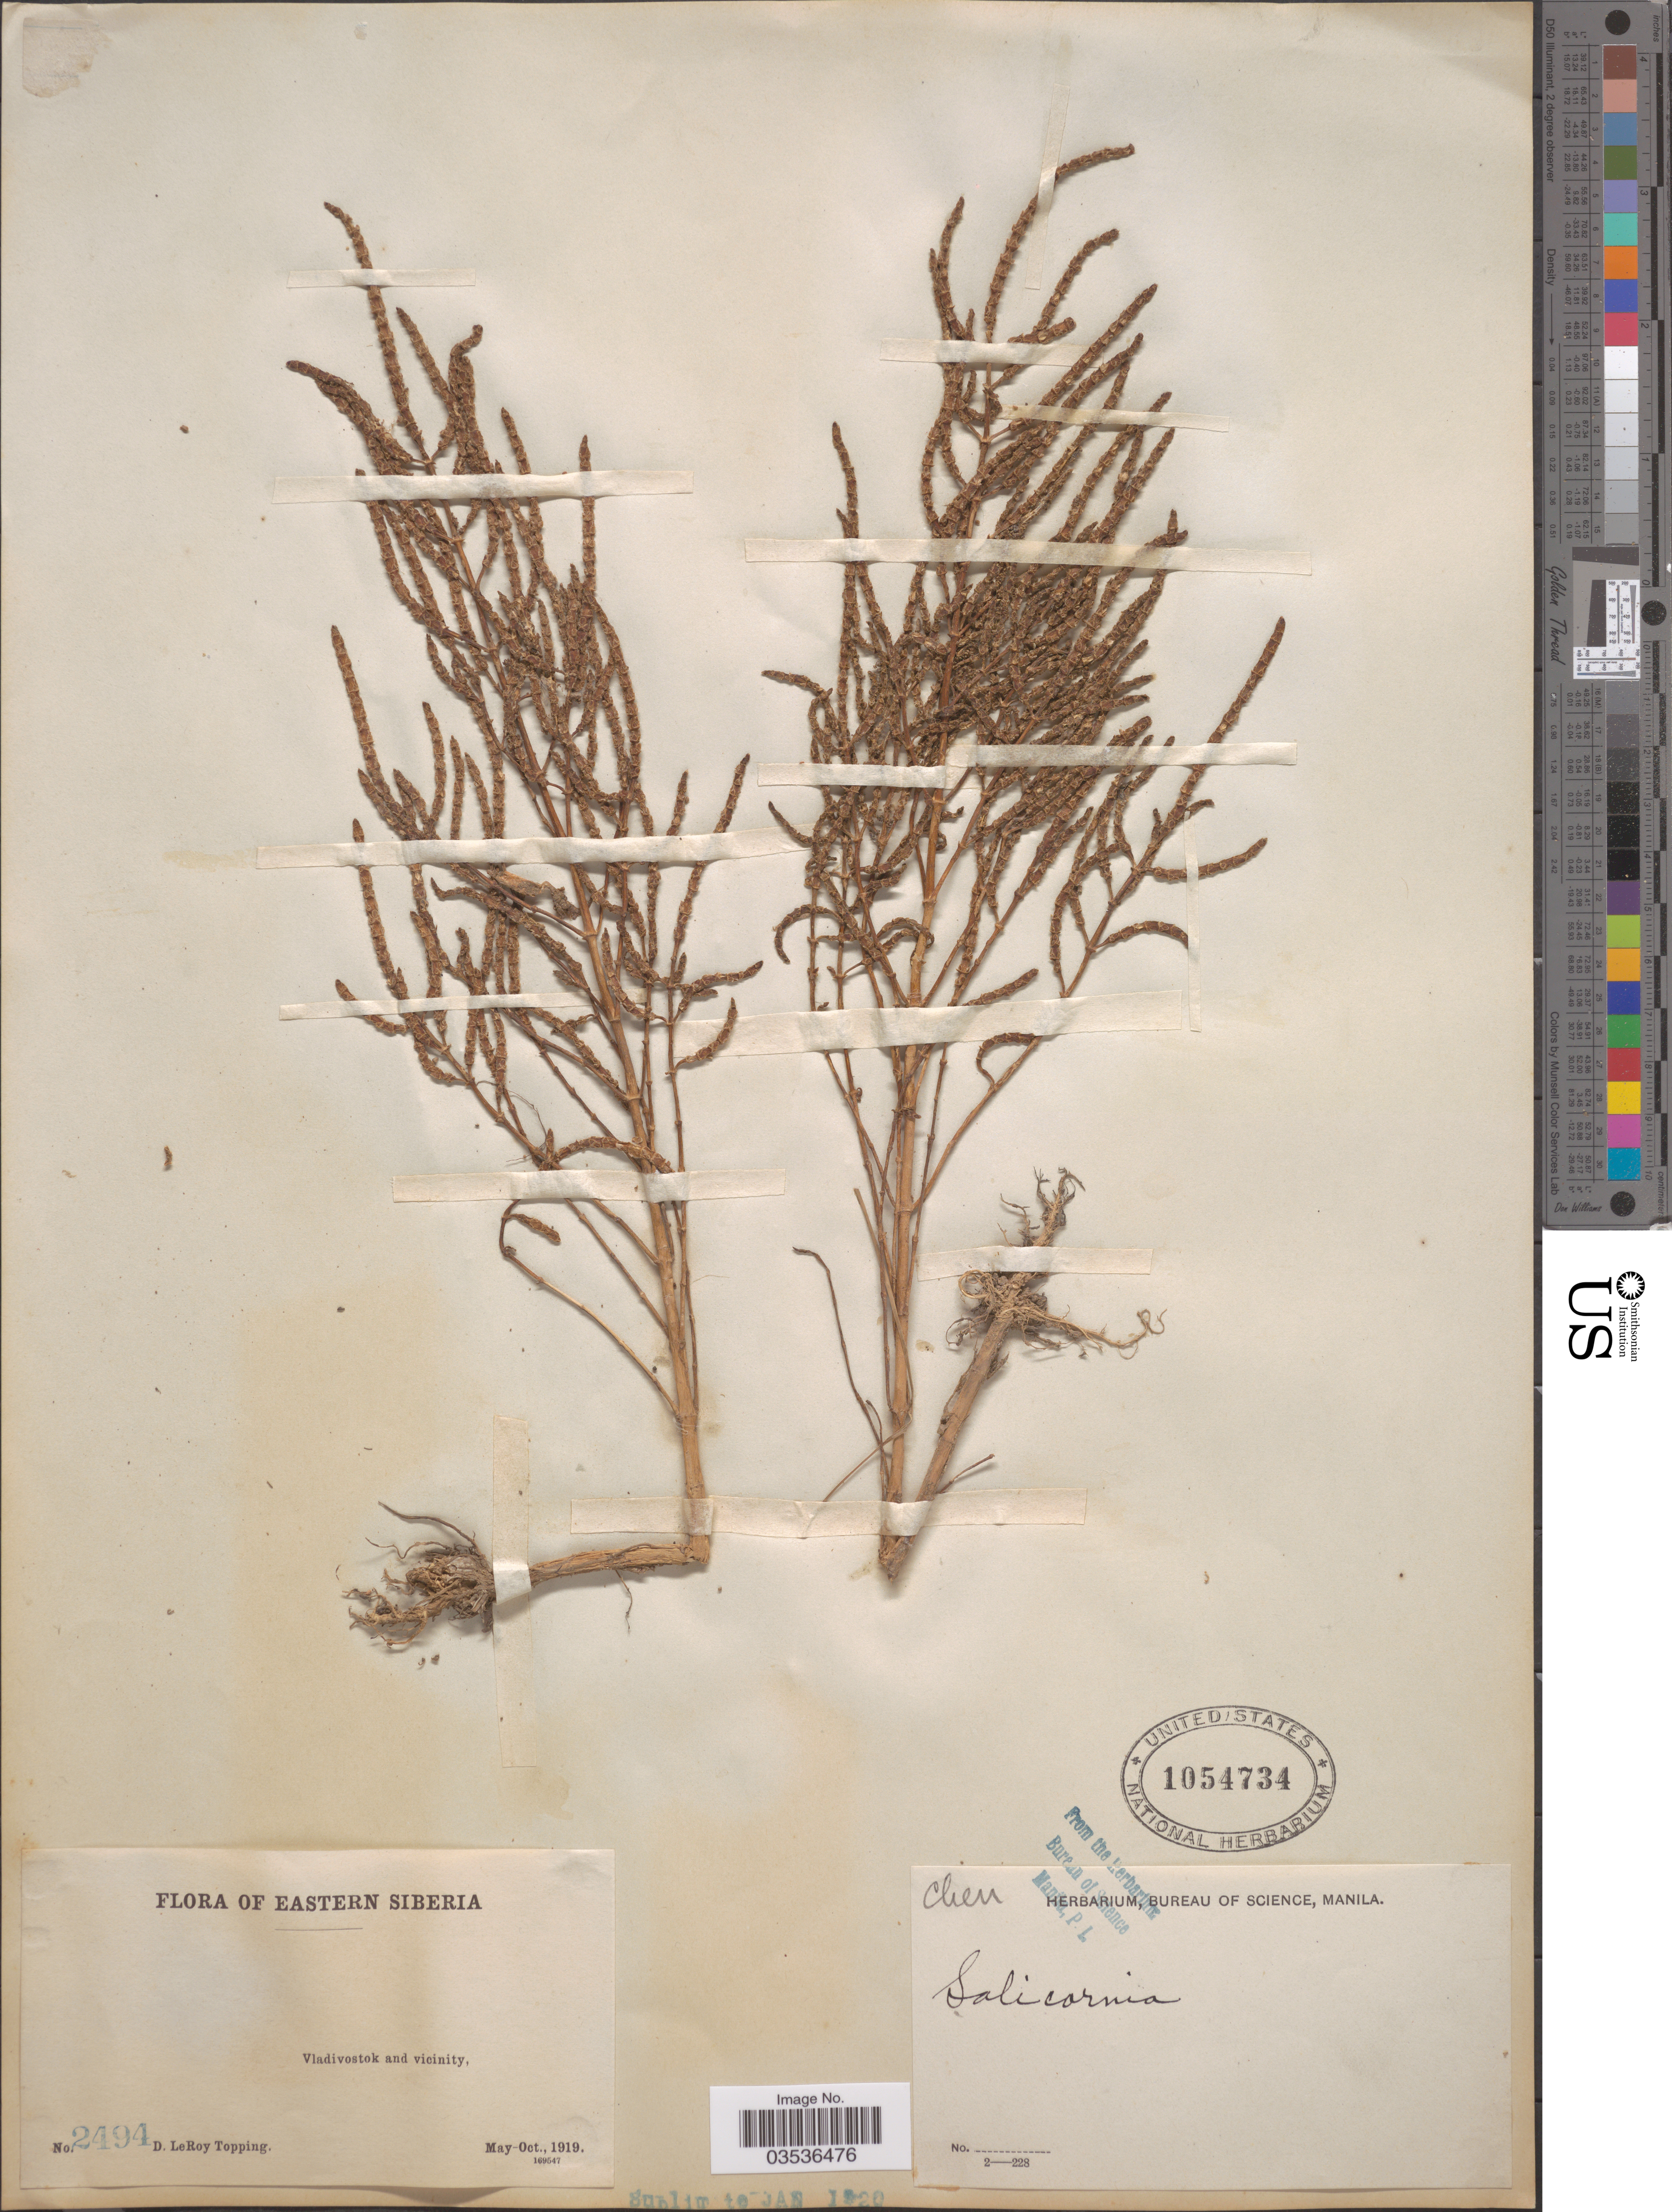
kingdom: Plantae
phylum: Tracheophyta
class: Magnoliopsida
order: Caryophyllales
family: Amaranthaceae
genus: Salicornia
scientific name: Salicornia sp.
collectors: D. L. Topping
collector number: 2494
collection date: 1919-05/1919-10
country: Russian Federation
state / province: Primorsky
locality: Eastern Siberia. Vladivostok and vicinity.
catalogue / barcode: US 1054734